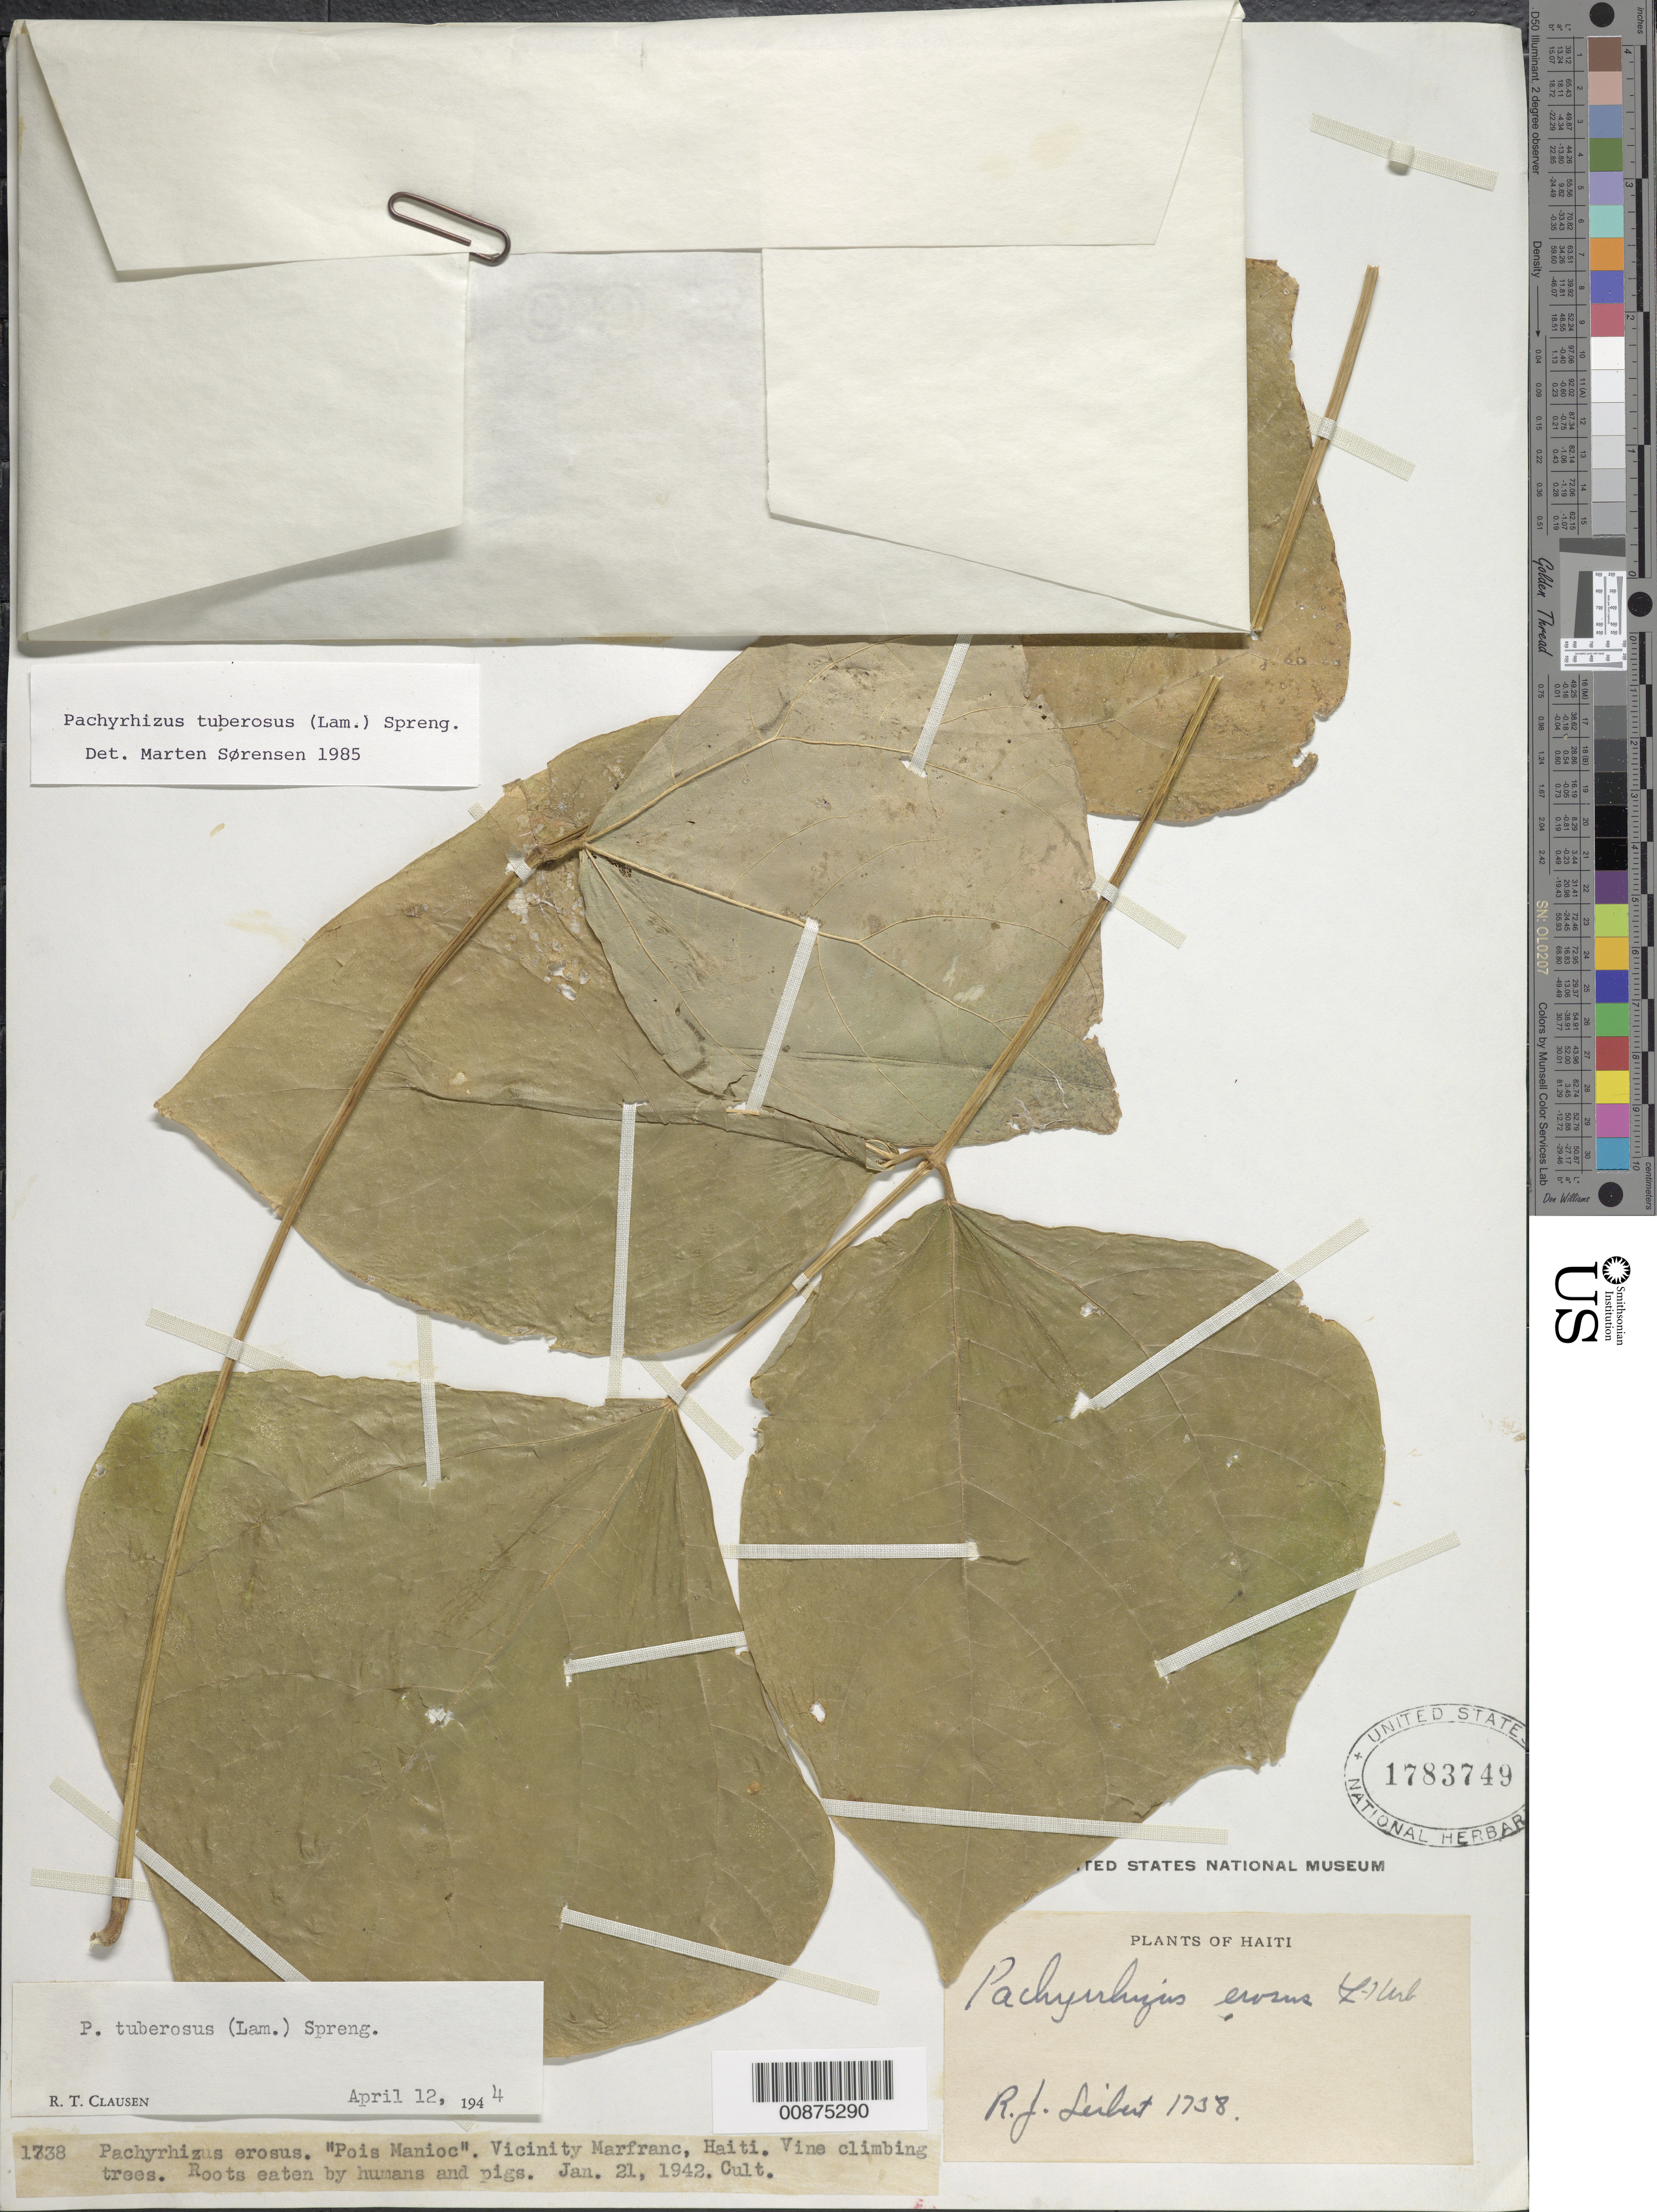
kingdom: Plantae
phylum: Tracheophyta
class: Magnoliopsida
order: Fabales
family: Fabaceae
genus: Pachyrhizus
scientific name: Pachyrhizus tuberosus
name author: (Lam.) Spreng.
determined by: Sorensen, M.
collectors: R. J. Seibert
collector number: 1738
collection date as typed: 21 Jan 1942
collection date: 1942-01-21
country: Haiti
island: Hispaniola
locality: Vicinity of Marfranc.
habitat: Vine climbing trees.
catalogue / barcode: US 1783749